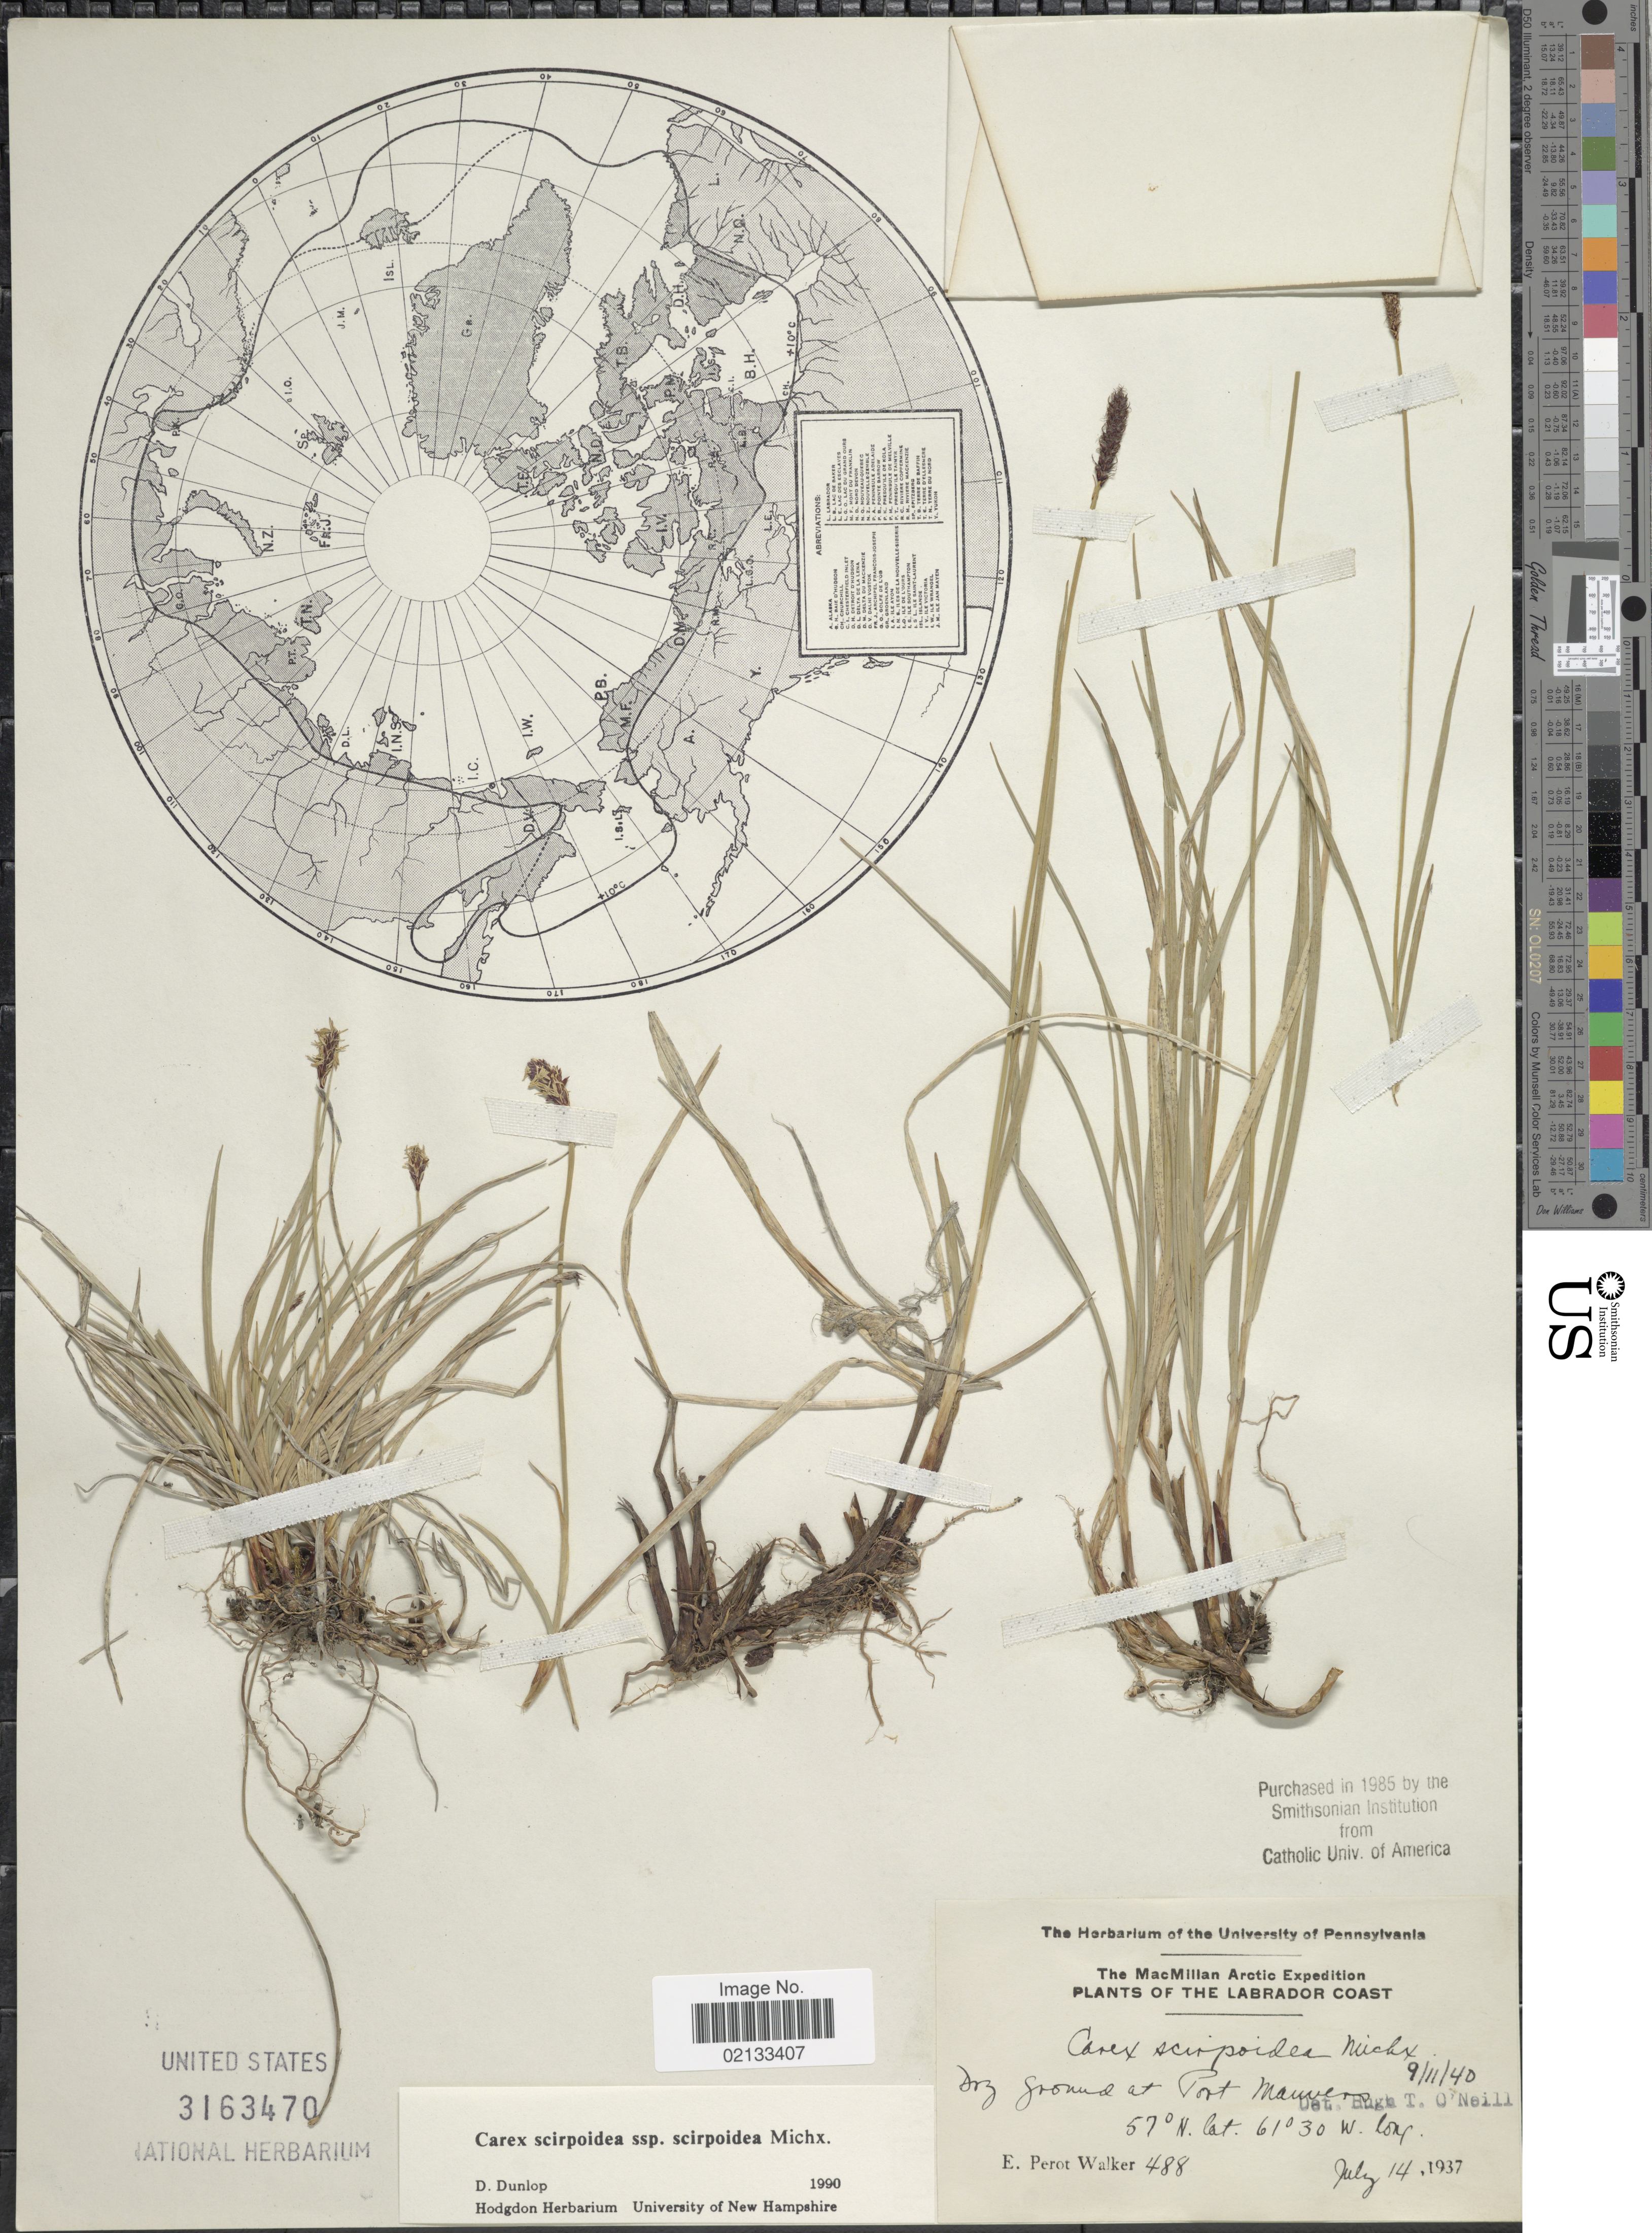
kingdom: Plantae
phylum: Tracheophyta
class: Liliopsida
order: Poales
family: Cyperaceae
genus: Carex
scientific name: Carex scirpoidea subsp. scirpoidea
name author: Michx.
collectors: E. P. Walker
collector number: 488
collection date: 1937-07-14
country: Canada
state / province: Newfoundland and Labrador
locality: Labrador Coast, Dry ground at Port Manvers.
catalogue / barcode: US 3163470